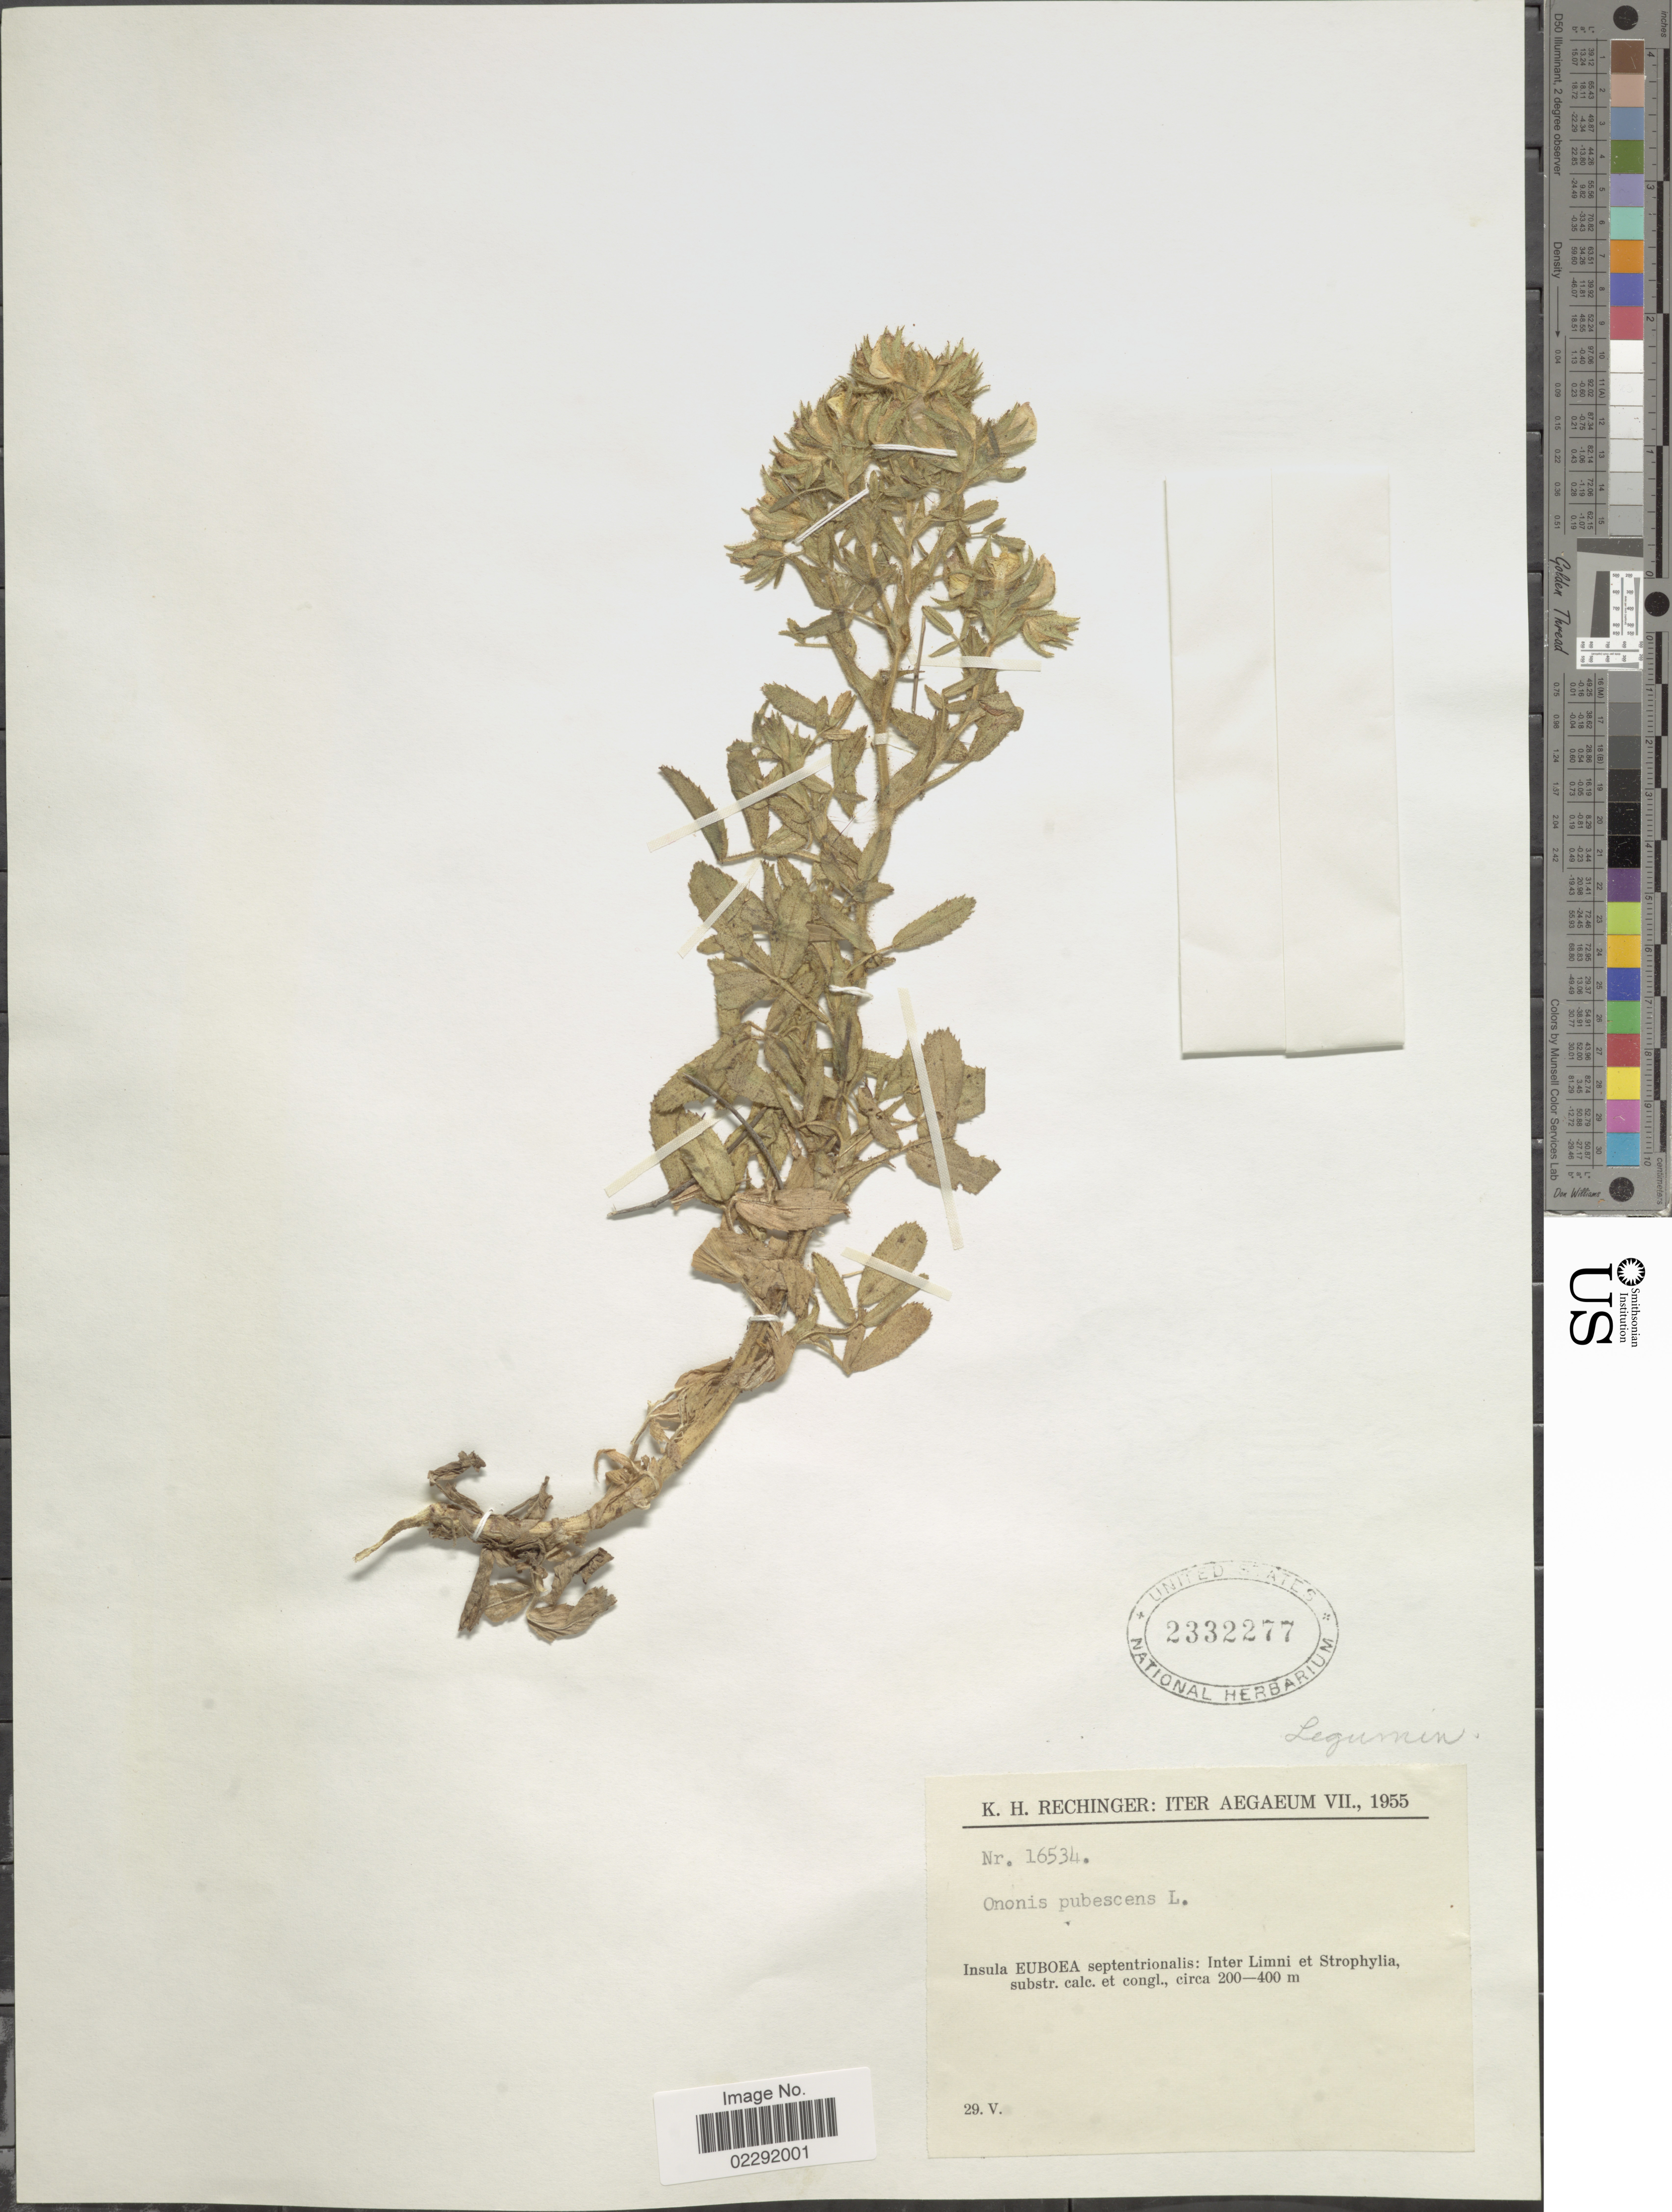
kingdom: Plantae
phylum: Tracheophyta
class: Magnoliopsida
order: Fabales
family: Fabaceae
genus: Ononis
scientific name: Ononis pubescens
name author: L.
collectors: K. H. Rechinger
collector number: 16534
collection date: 1955-05-29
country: Greece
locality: Iter Aegaeum, Insula Euboea septentrionalis: Inter Limni et Strophylia, substr. calc. et congl.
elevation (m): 200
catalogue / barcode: US 2332277